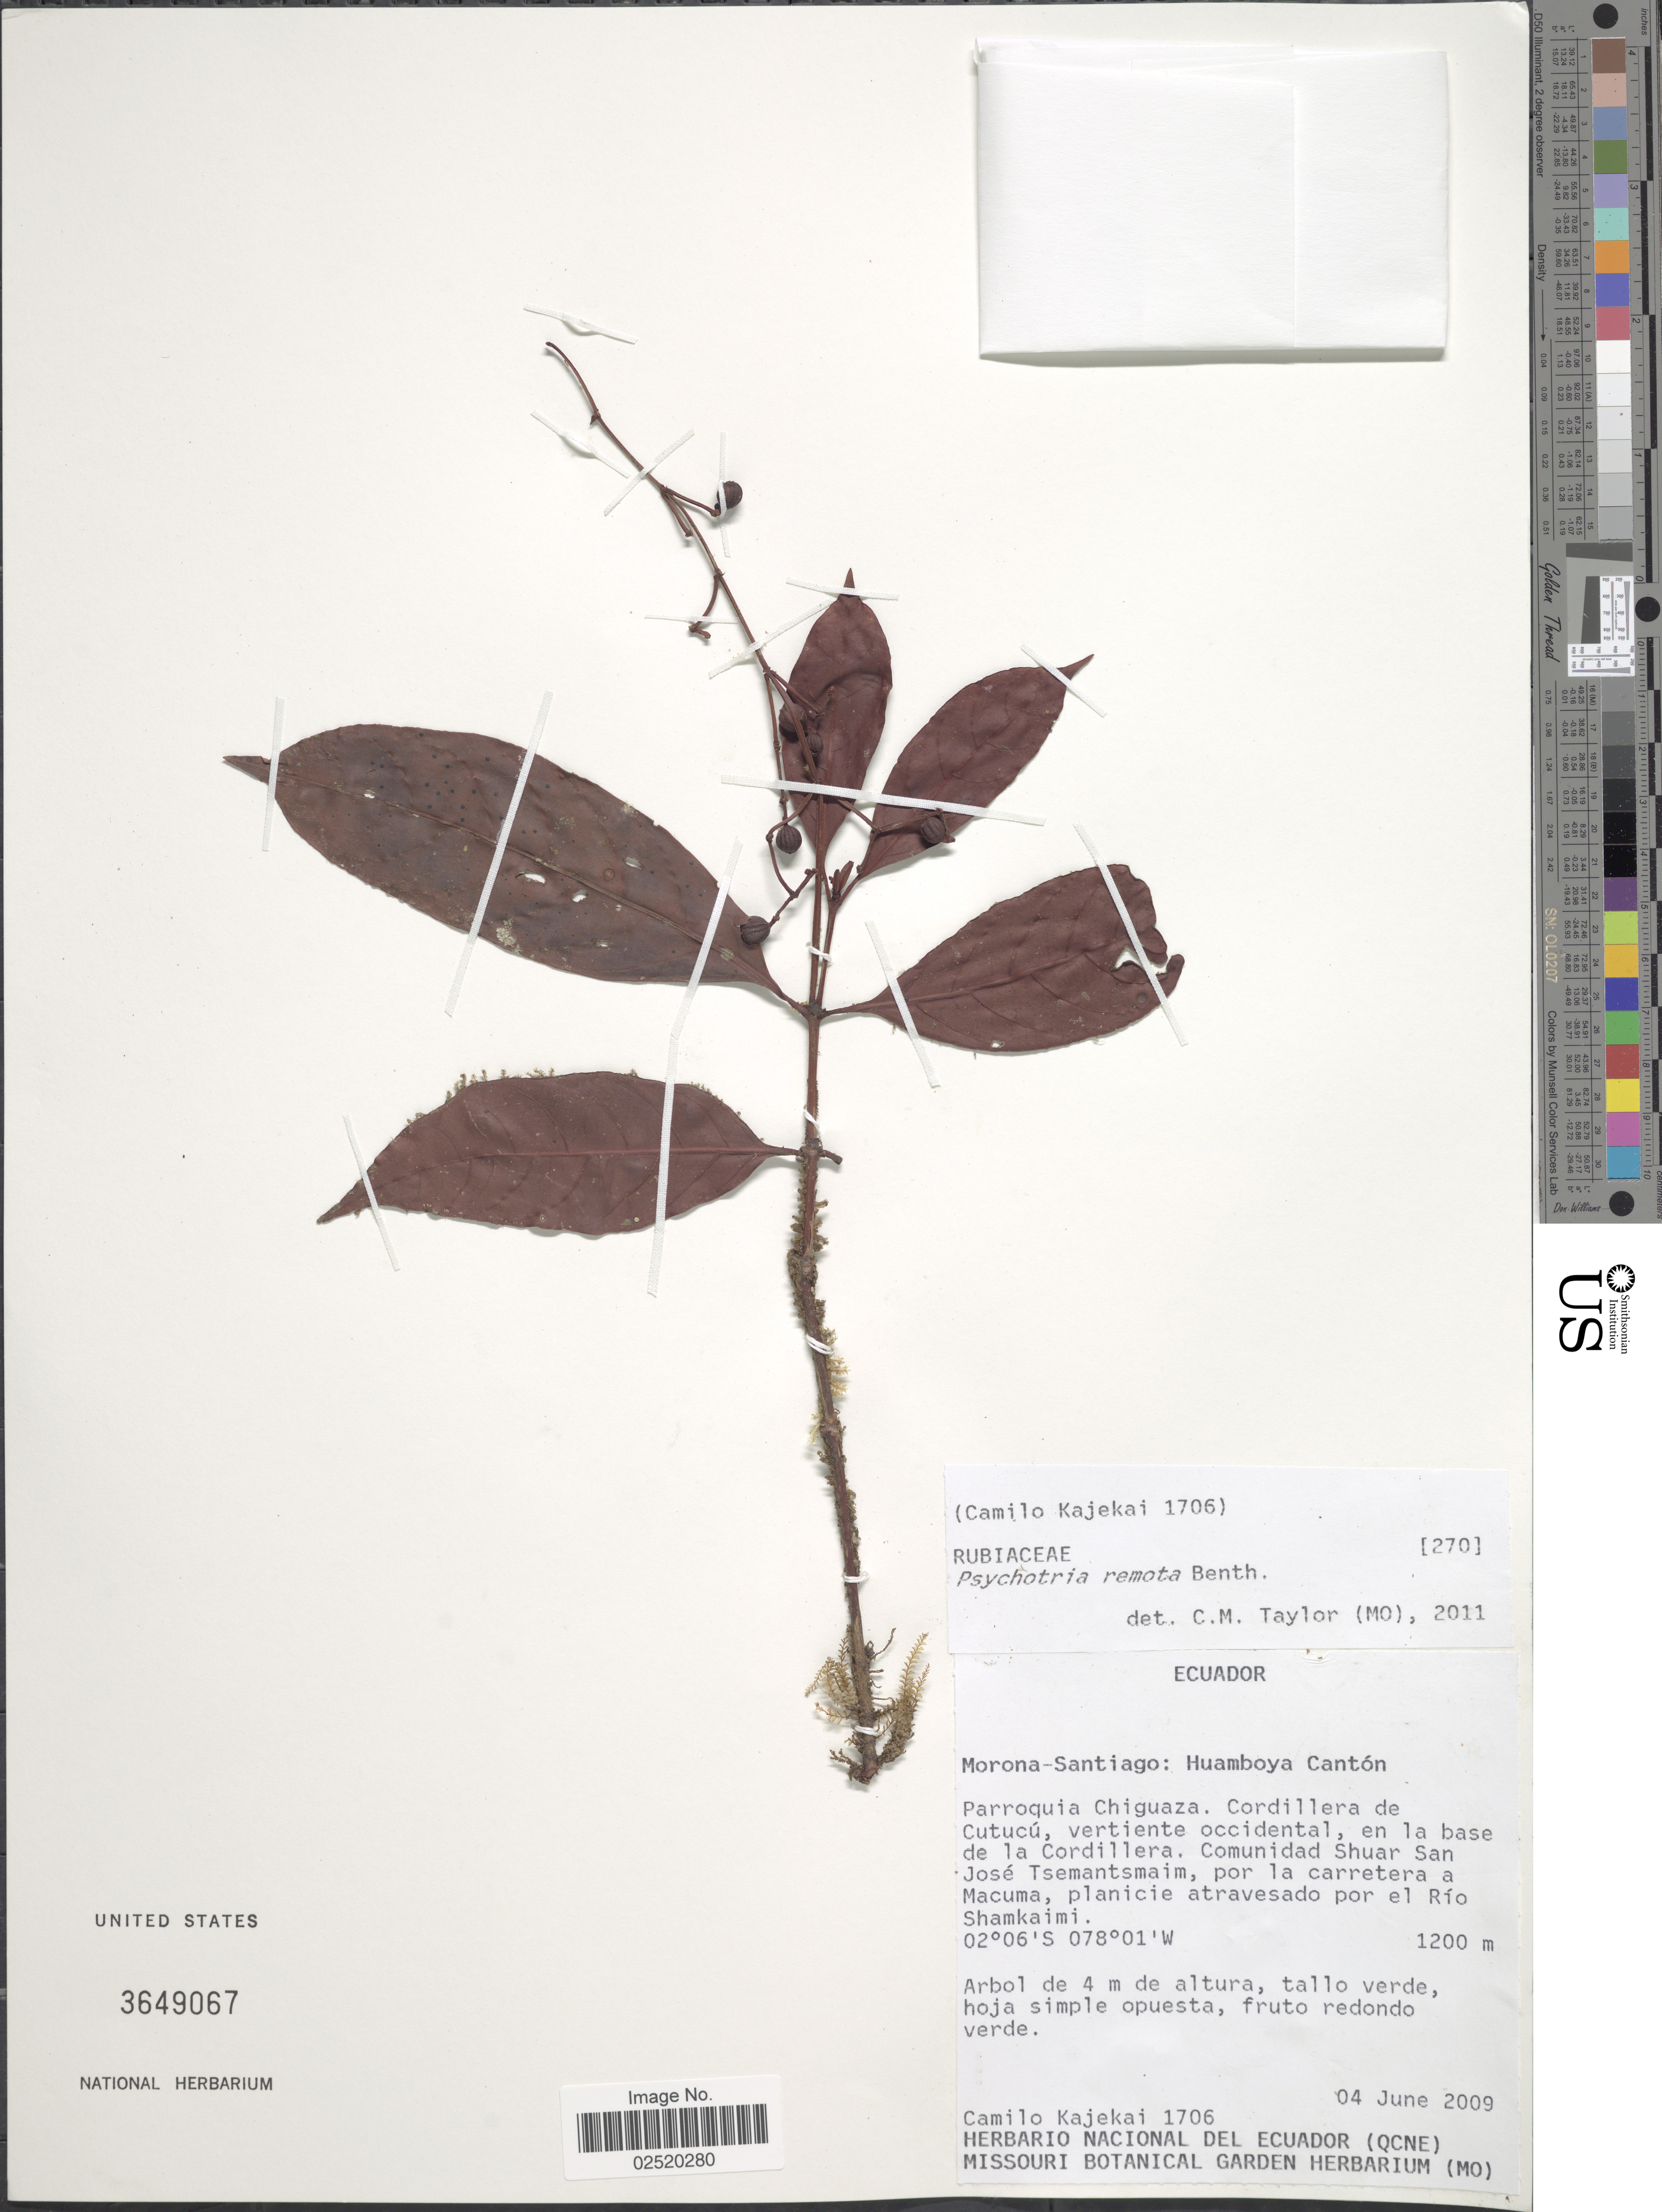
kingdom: Plantae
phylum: Tracheophyta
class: Magnoliopsida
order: Gentianales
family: Rubiaceae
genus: Psychotria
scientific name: Psychotria remota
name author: Benth.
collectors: C. Kajekai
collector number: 1706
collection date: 2009-06-04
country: Ecuador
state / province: Morona-Santiago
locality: Morona-Santiago: Huamboya Canton, Parroquia Chiguaza, Cordillera de Cutucu, vertiente occidental, en la base de la Cordillera, Comunidad Shuar San Jose Tsemantsmaim, por la carretera a Macuma, planicie atravesado por el Rio Shamkaimi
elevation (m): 1200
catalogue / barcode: US 3649067